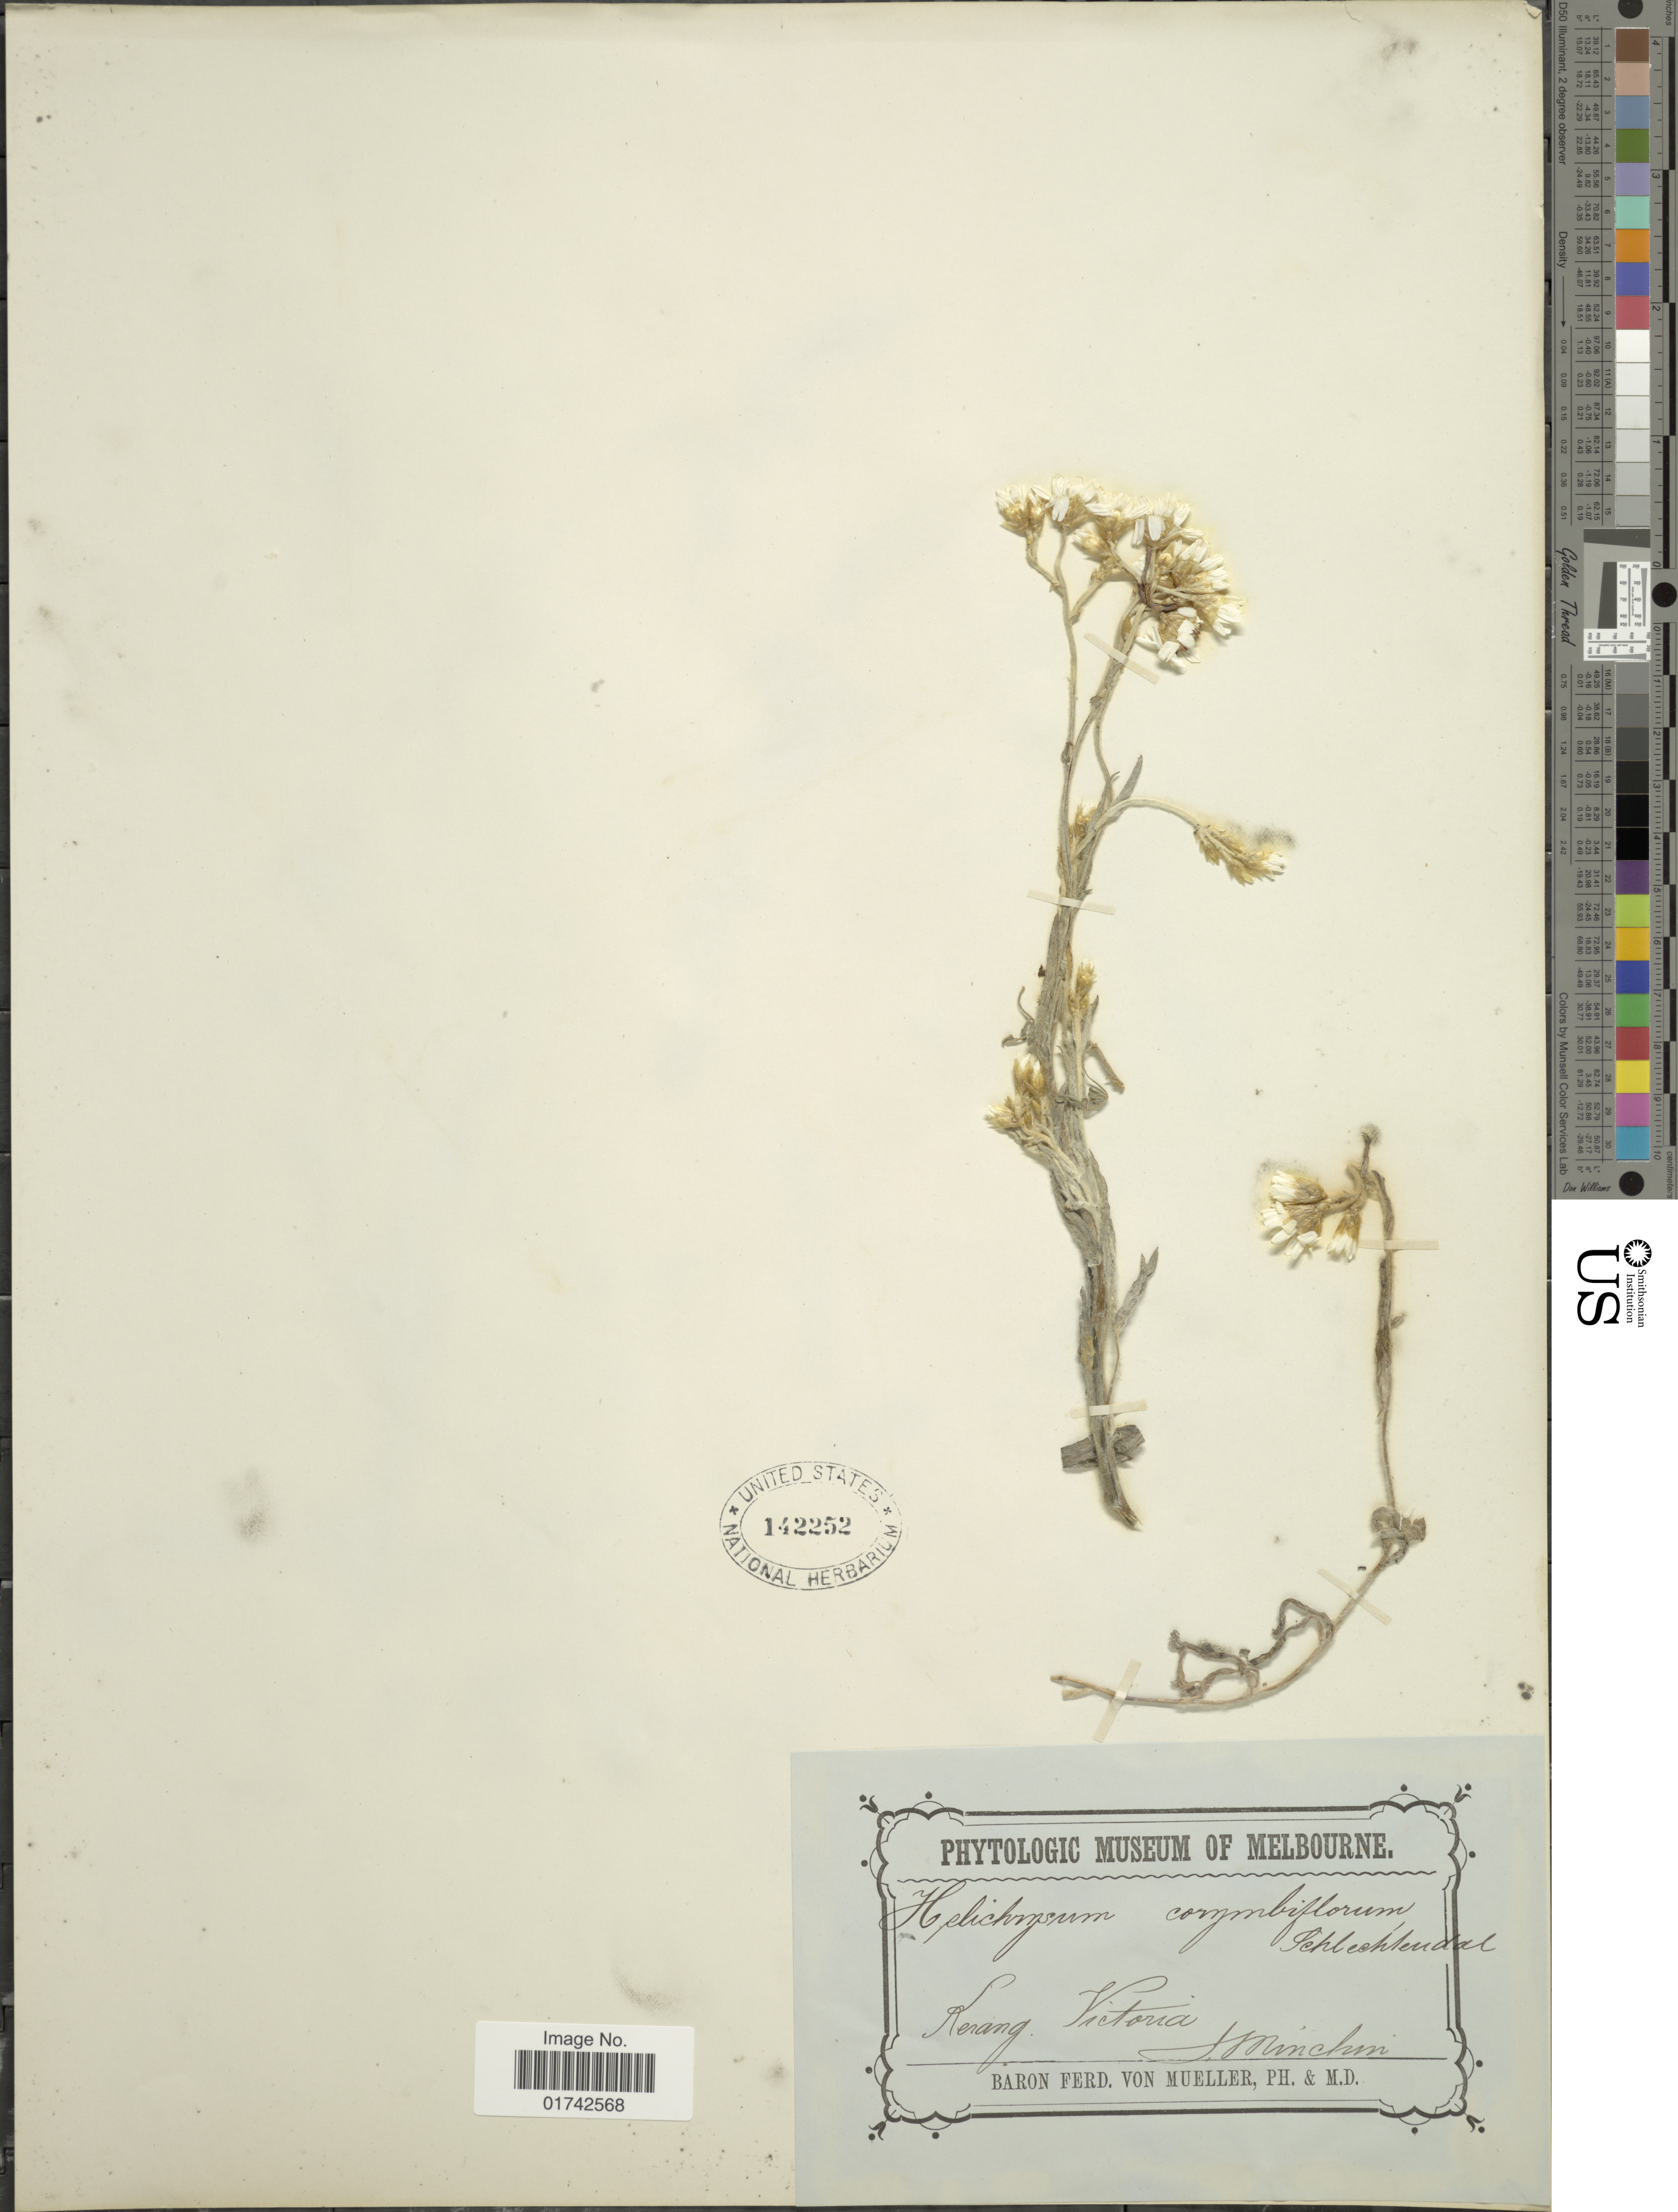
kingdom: Plantae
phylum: Tracheophyta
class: Magnoliopsida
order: Asterales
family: Asteraceae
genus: Helichrysum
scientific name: Helichrysum corymbiflorum comb. ined.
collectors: J. Minchin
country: Australia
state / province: Victoria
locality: Kerang. Victoria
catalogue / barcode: US 142252